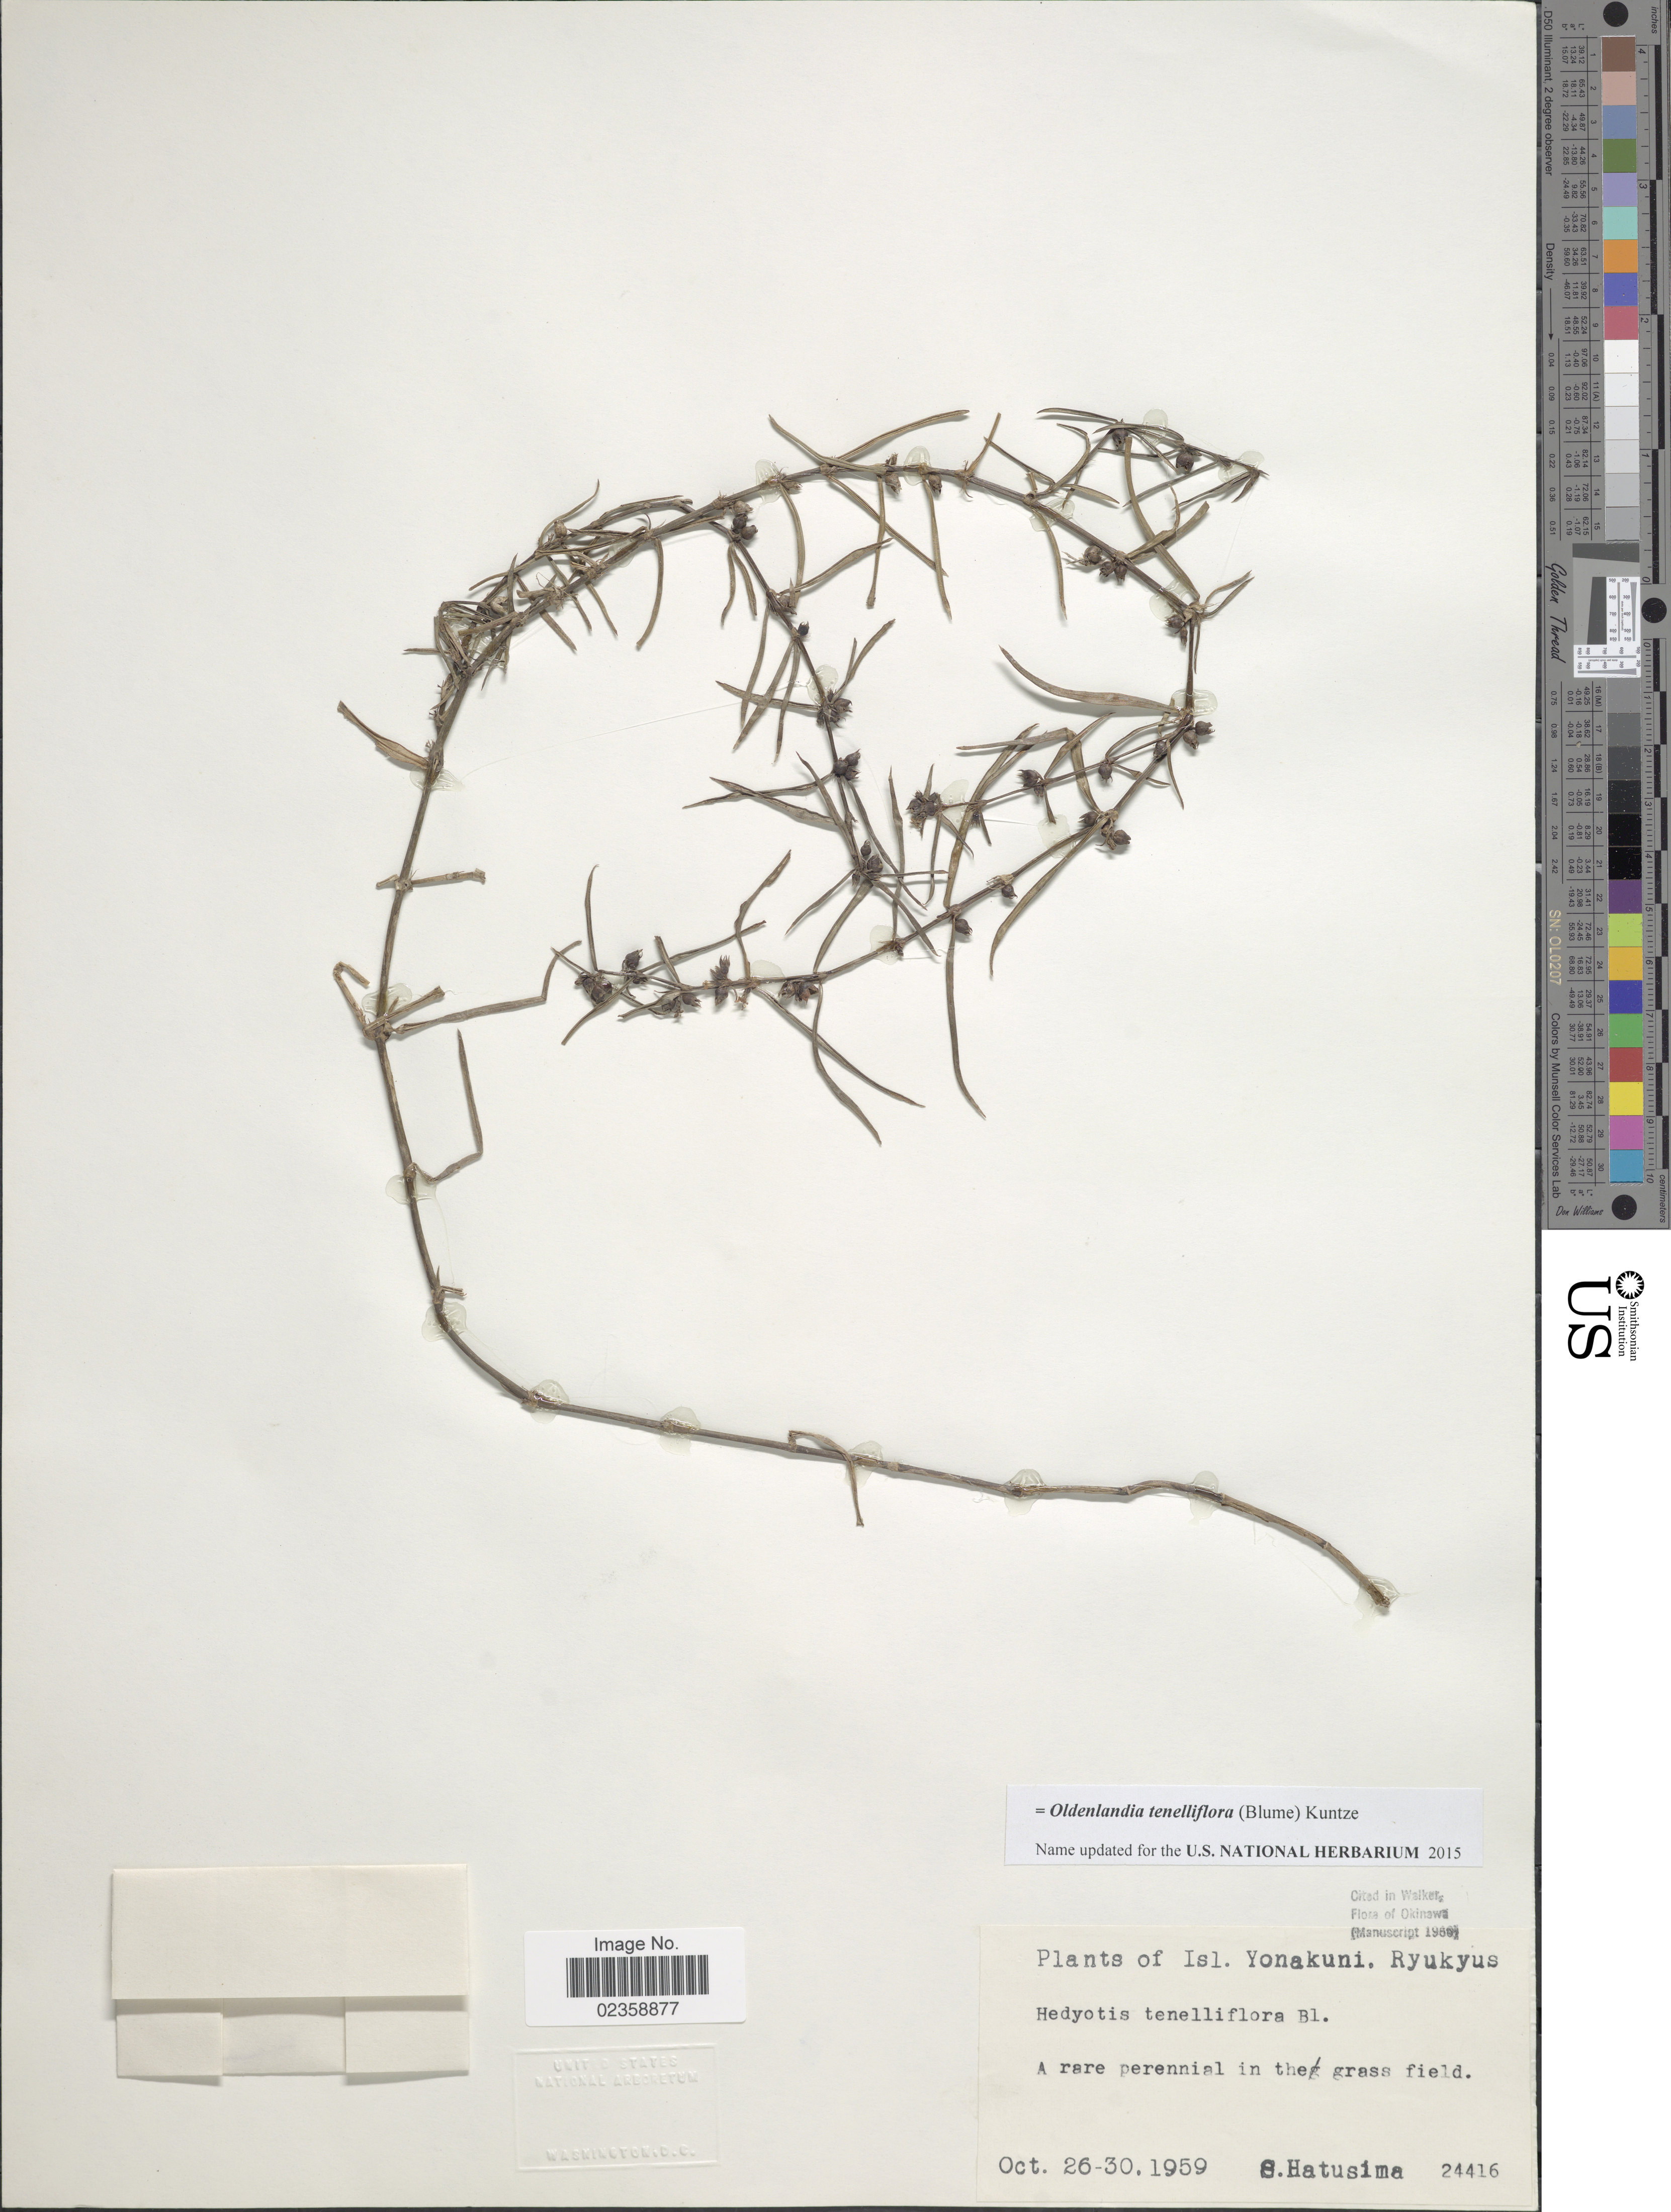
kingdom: Plantae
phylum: Tracheophyta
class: Magnoliopsida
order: Gentianales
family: Rubiaceae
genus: Oldenlandia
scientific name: Oldenlandia tenelliflora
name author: (Blume) Kuntze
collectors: S. Hatusima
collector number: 24416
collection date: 1959-10-26/1959-10-30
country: Japan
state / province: Okinawa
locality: Isl. Yonakuni, Ryukyus.